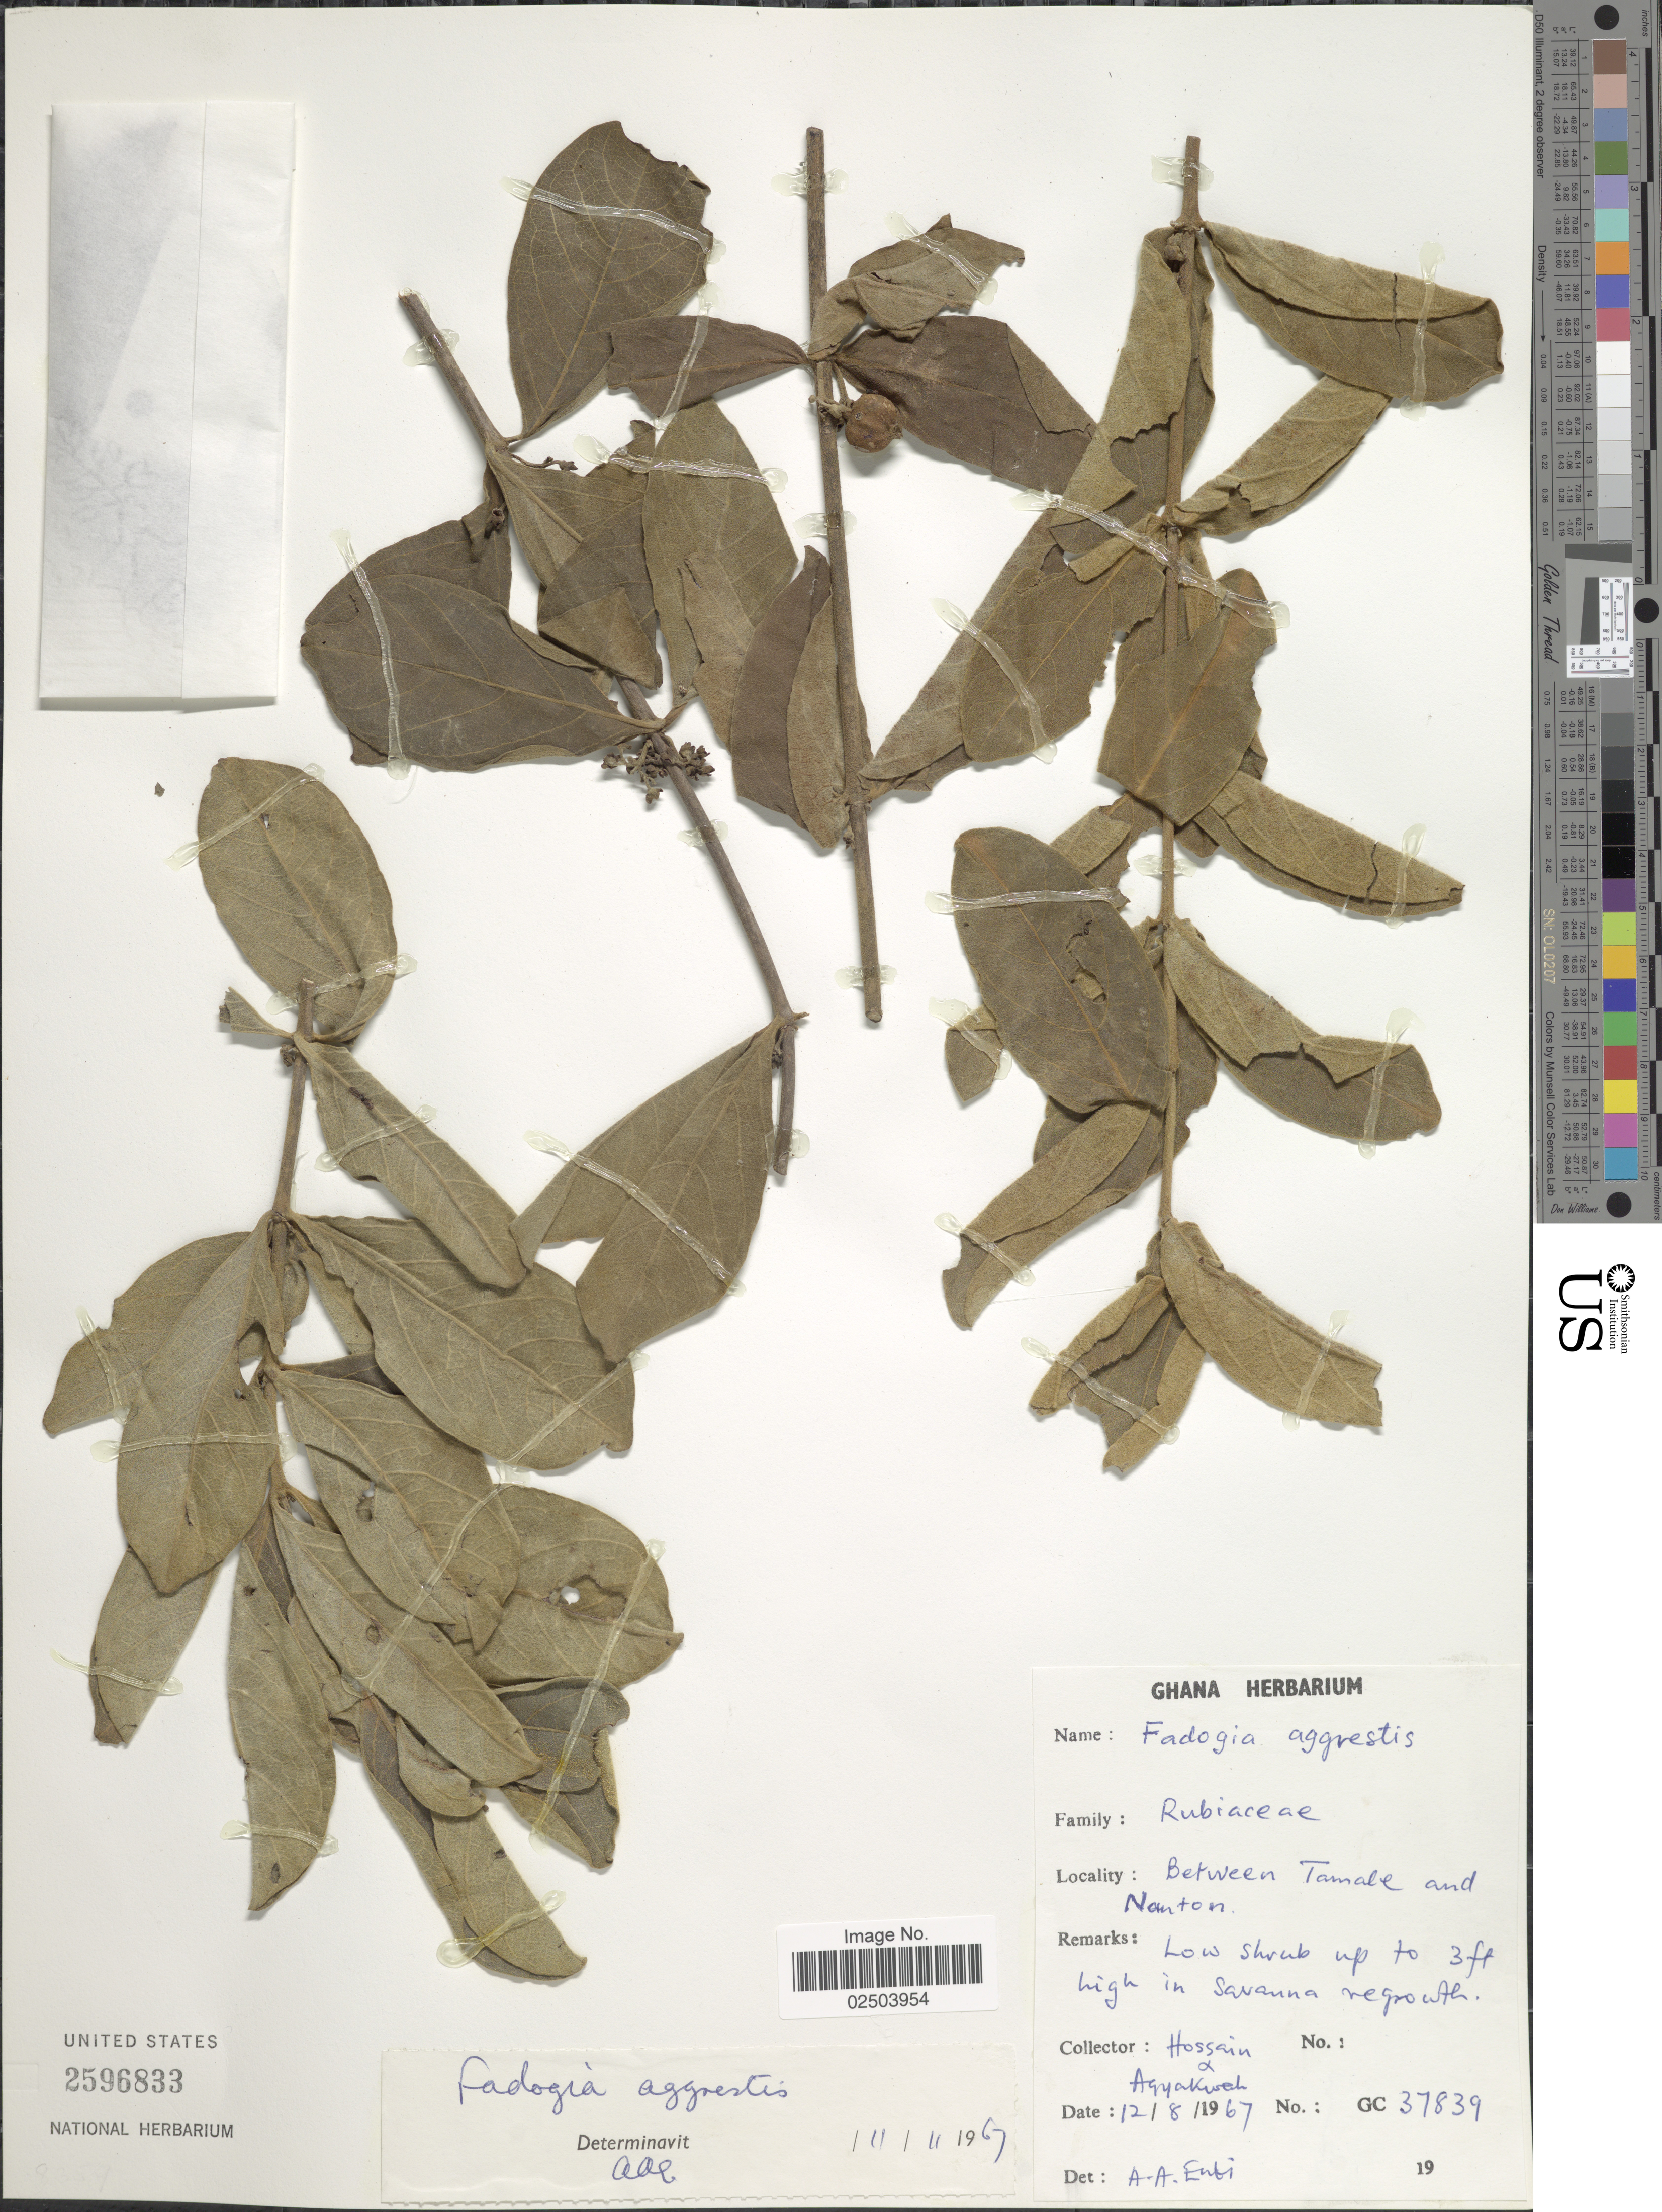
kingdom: Plantae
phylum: Tracheophyta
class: Magnoliopsida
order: Gentianales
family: Rubiaceae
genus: Fadogia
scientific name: Fadogia agrestis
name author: Schweinf. ex Hiern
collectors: Hossain & Agyakwah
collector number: GC37839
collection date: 1967-08-12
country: Ghana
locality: Between Tamele and Nanton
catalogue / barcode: US 2596833